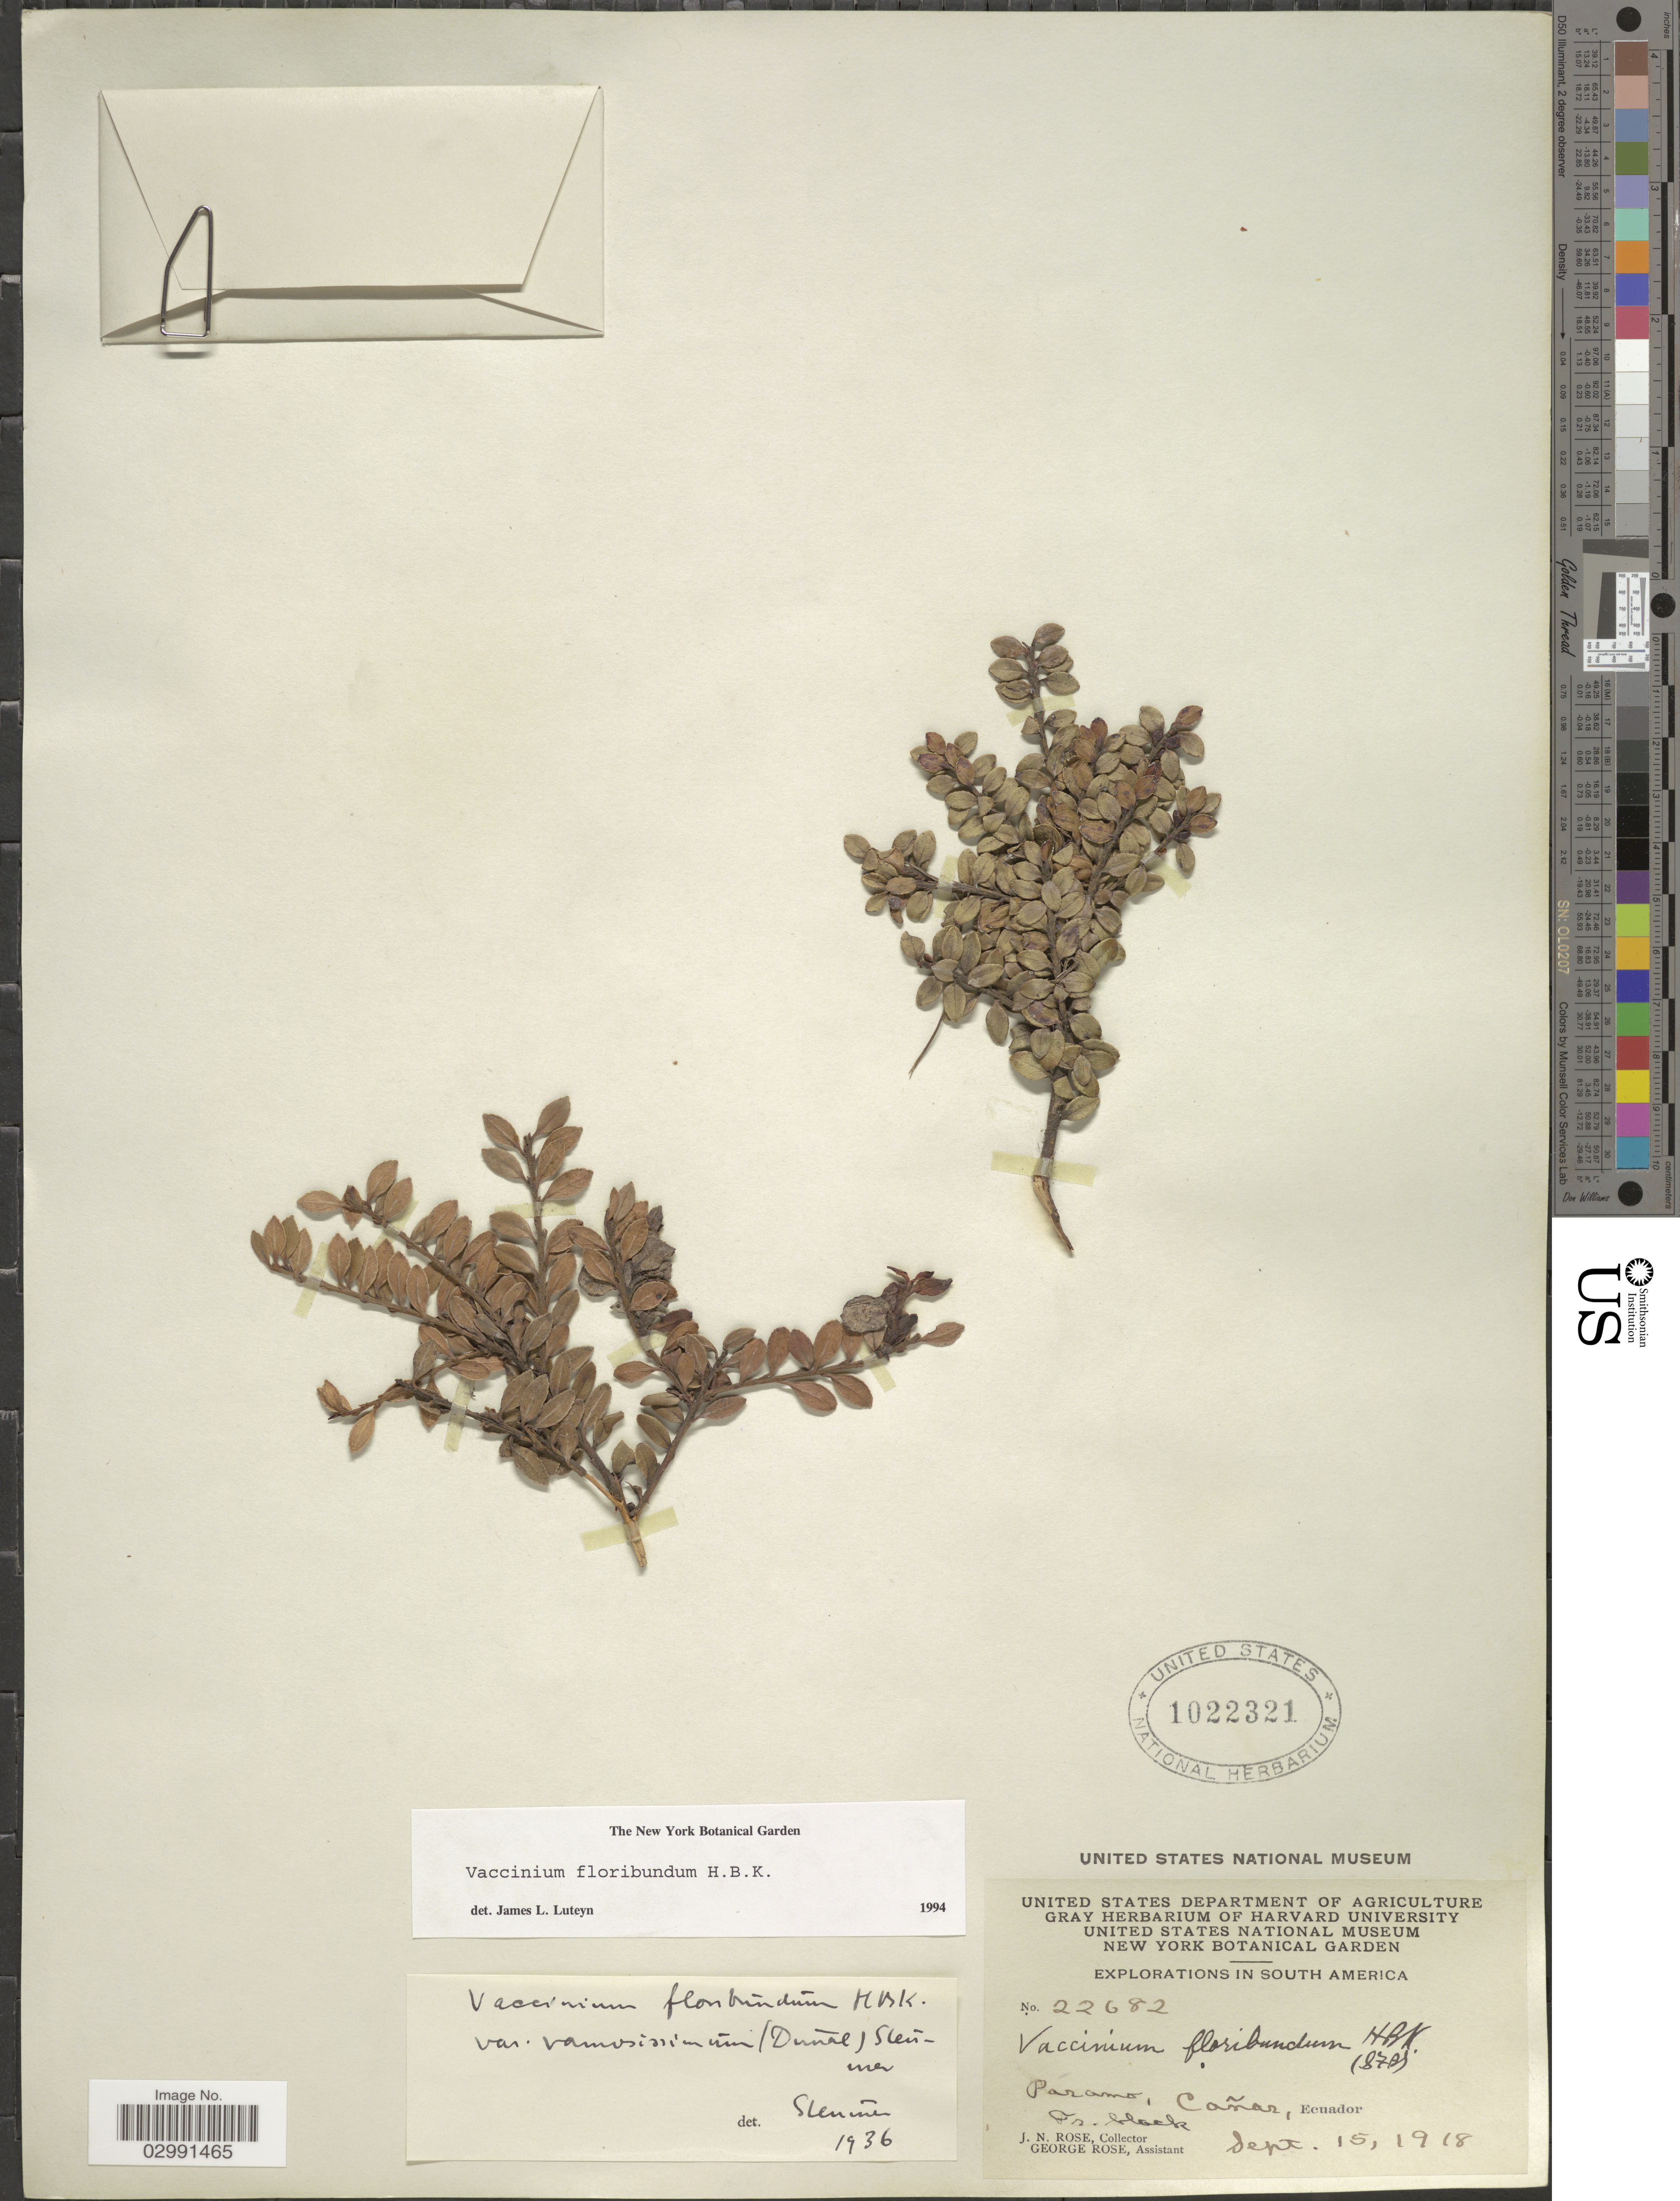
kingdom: Plantae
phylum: Tracheophyta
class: Magnoliopsida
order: Ericales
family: Ericaceae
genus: Vaccinium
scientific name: Vaccinium floribundum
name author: Kunth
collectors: J. N. Rose & G. Rose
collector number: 22682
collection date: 1918-09-19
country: Ecuador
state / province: Cañar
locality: Paramo, Cañar.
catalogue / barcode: US 1022321